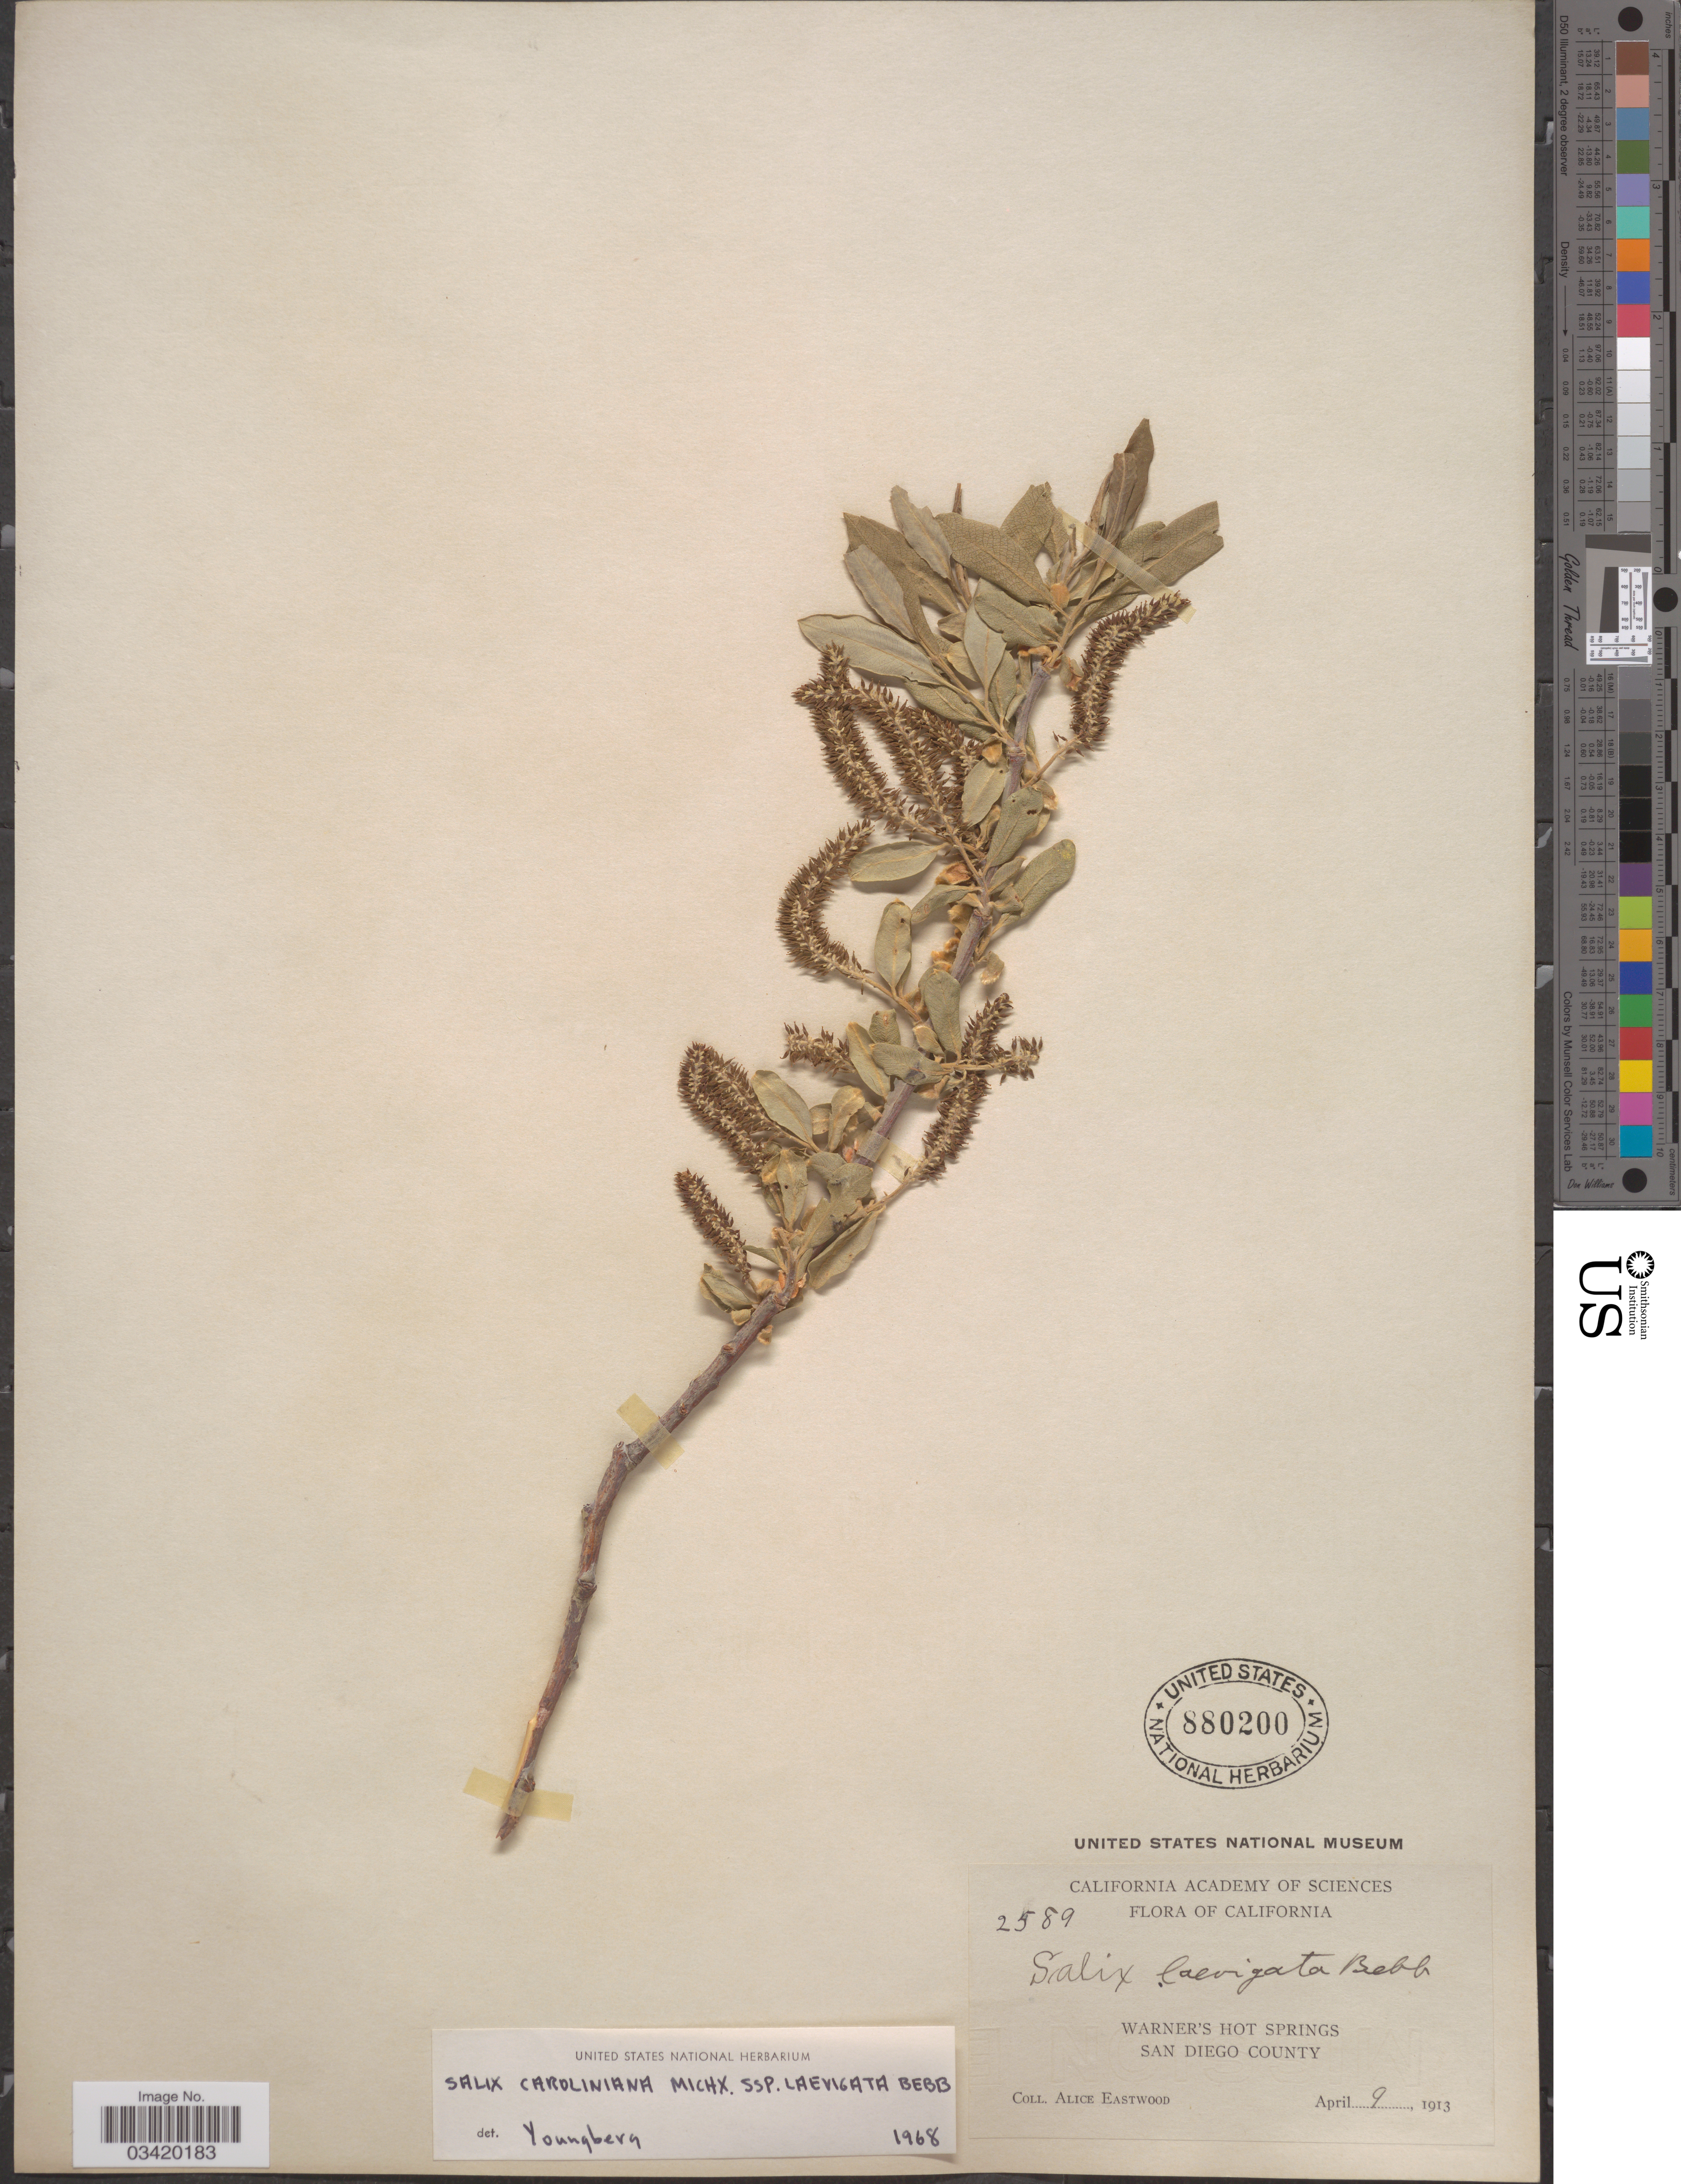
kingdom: Plantae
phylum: Tracheophyta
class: Magnoliopsida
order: Malpighiales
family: Salicaceae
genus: Salix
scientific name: Salix caroliniana subsp. laevigata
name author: Bebb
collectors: A. Eastwood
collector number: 2589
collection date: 1913-04-09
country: United States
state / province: California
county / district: San Diego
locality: Warner's Hot Springs. San Diego County.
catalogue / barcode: US 880200